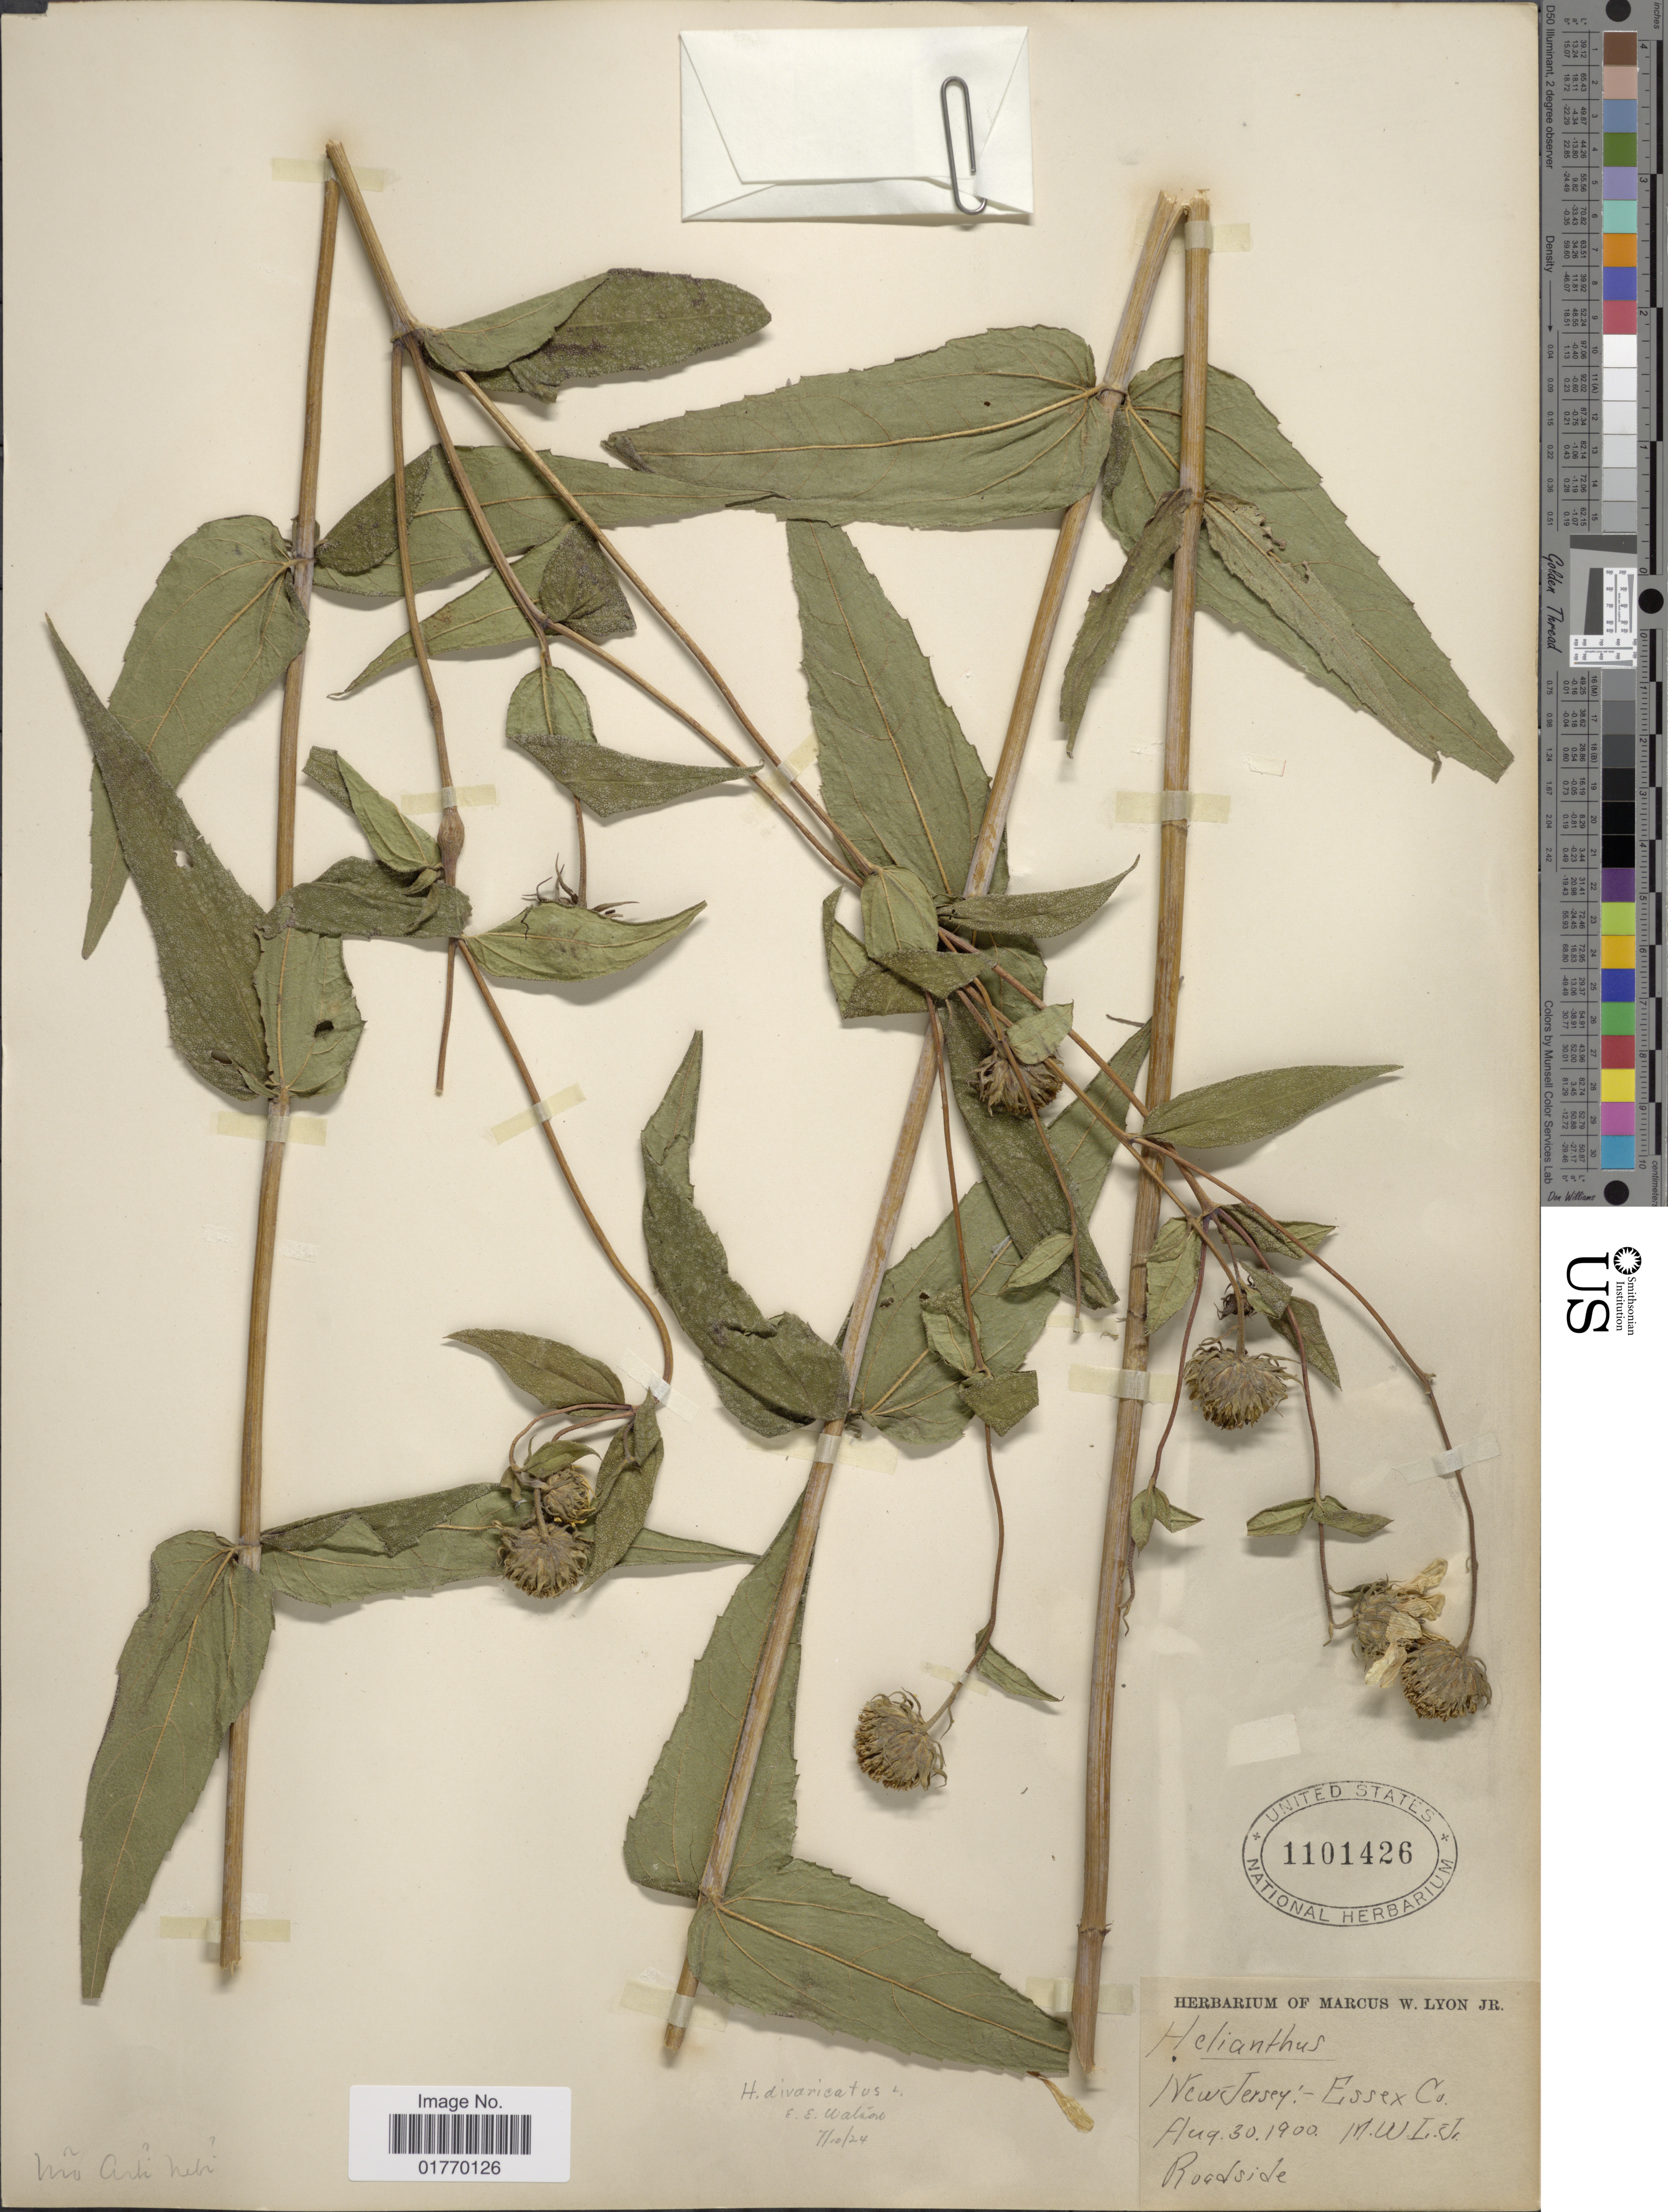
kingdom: Plantae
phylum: Tracheophyta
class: Magnoliopsida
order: Asterales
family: Asteraceae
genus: Helianthus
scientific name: Helianthus divaricatus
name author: L.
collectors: M. W. Lyon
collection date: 1900-08-30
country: United States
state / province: New Jersey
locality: New Jersey, Essex Co.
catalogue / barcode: US 1101426